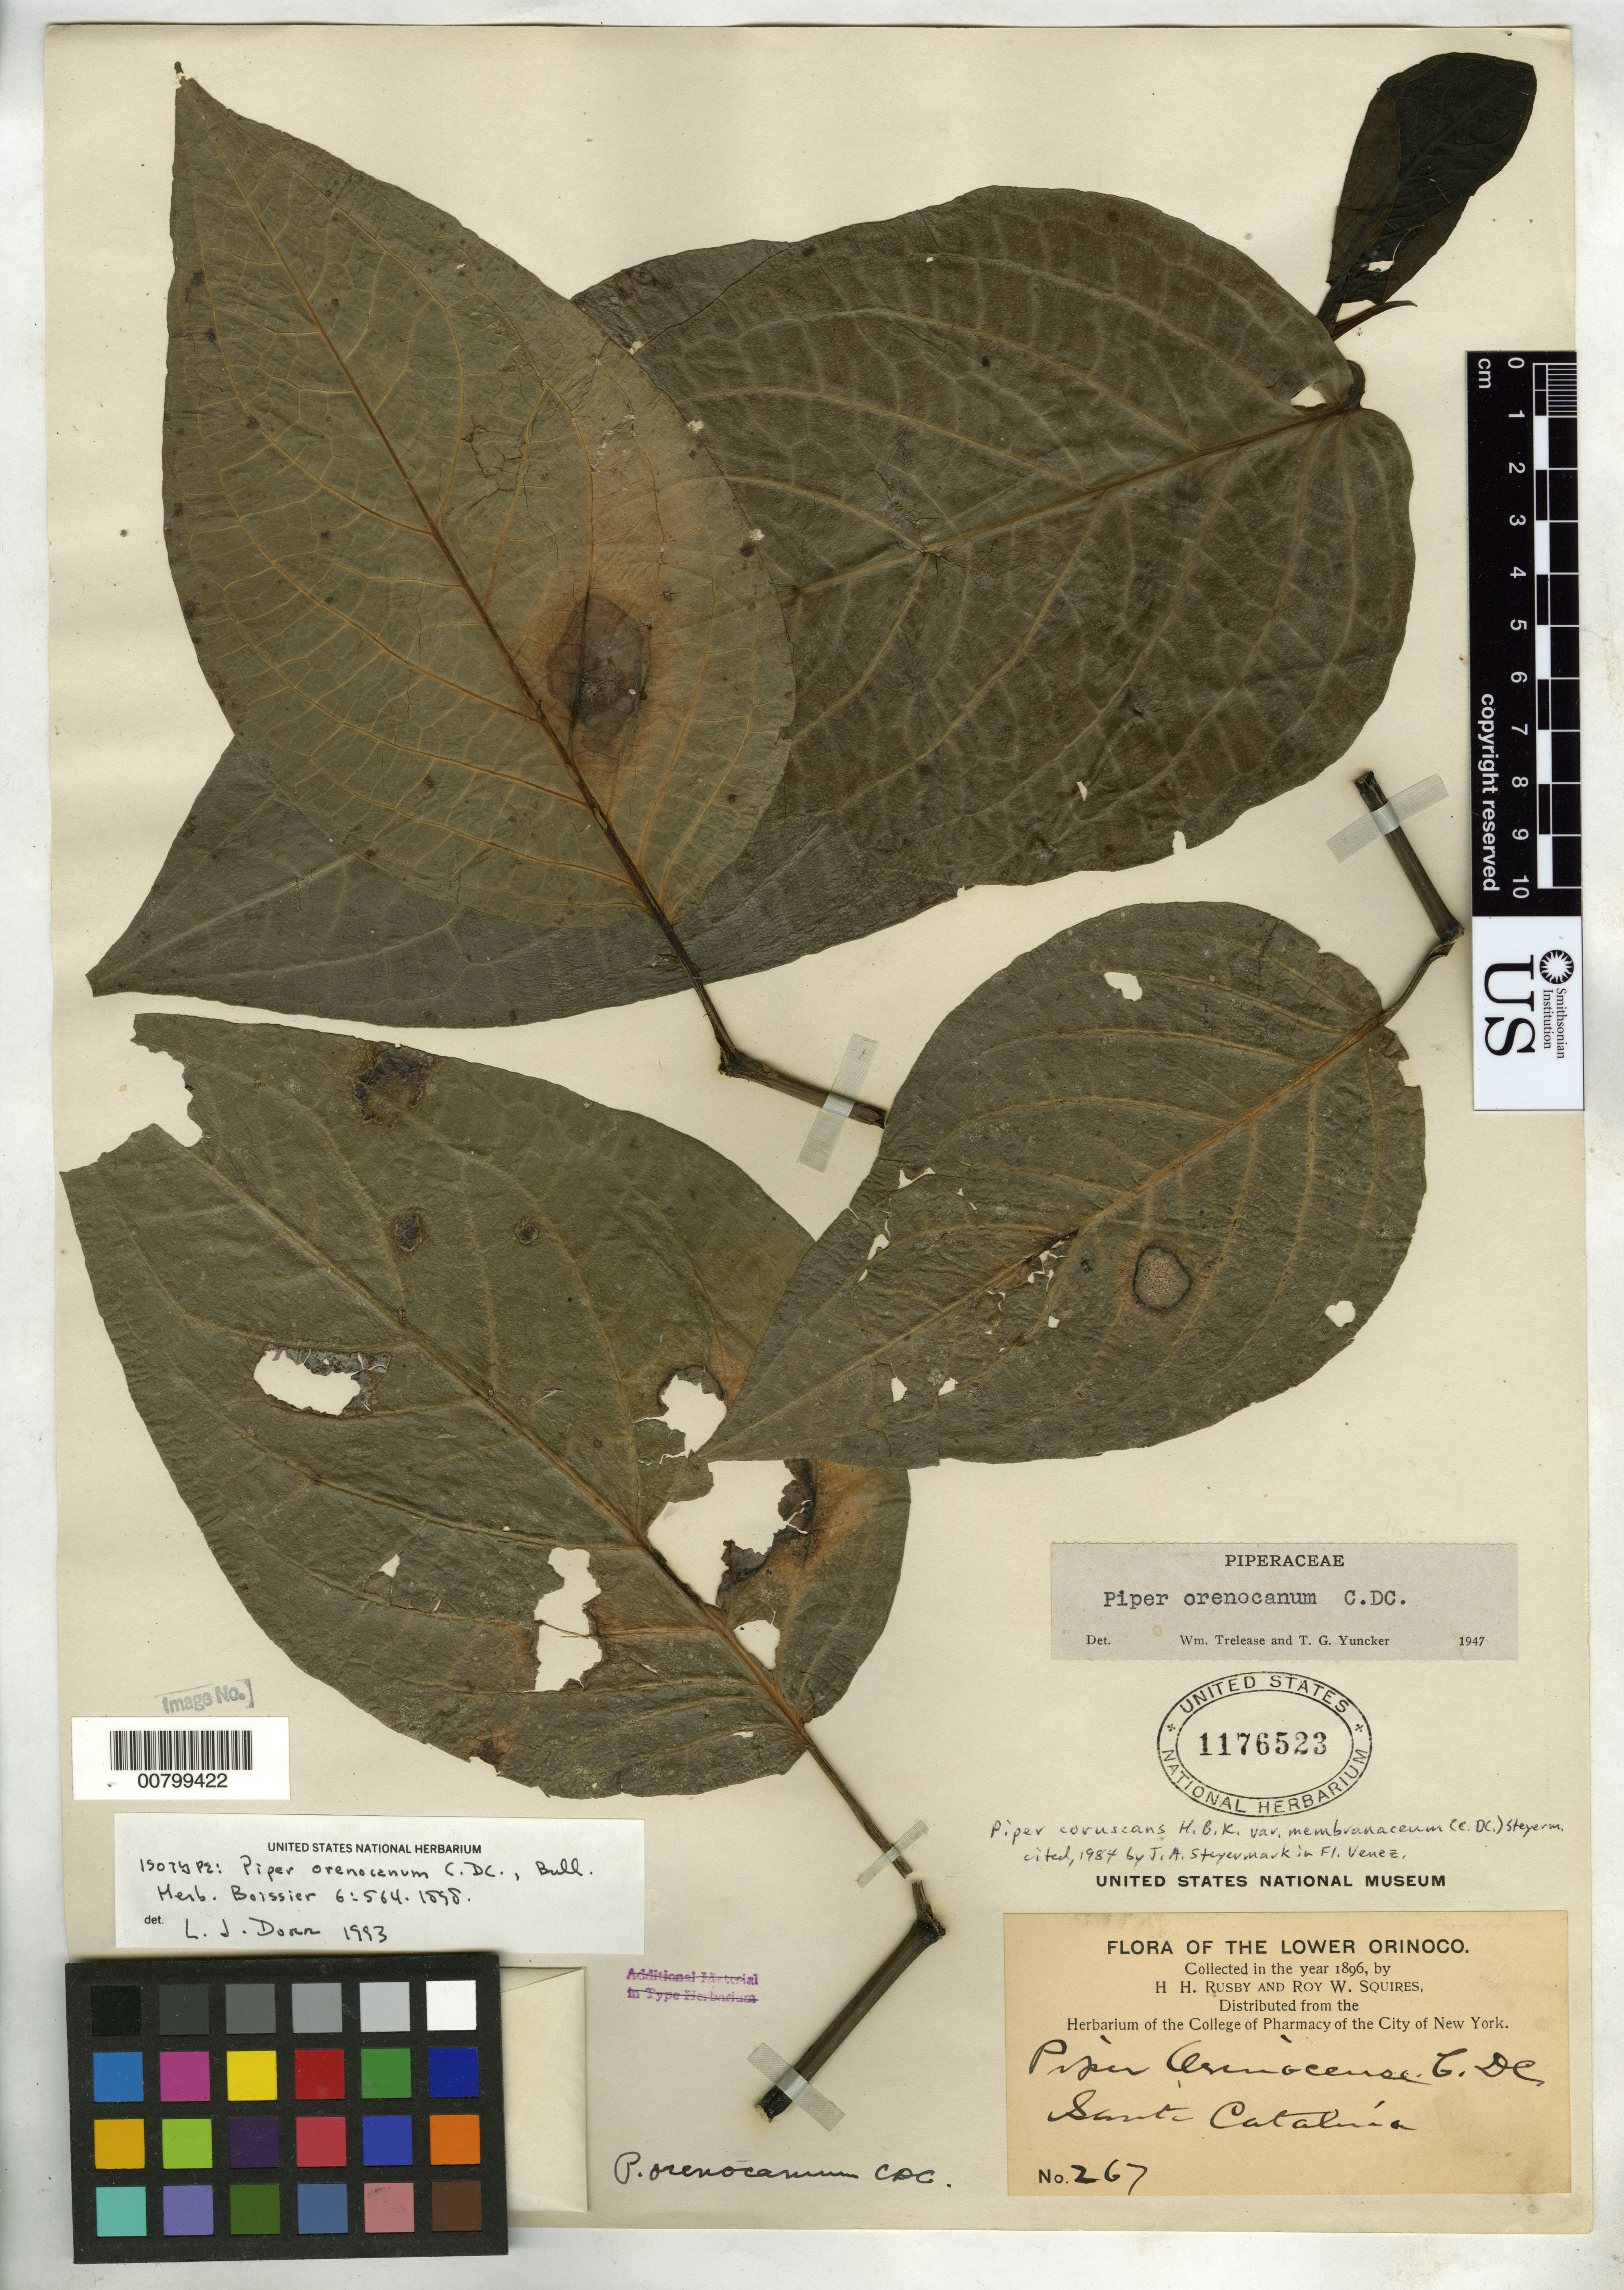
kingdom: Plantae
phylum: Tracheophyta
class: Magnoliopsida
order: Piperales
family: Piperaceae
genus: Piper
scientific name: Piper orenocanum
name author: C. DC.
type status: Isolectotype; Isotype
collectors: H. H. Rusby & R. Squires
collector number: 267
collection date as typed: May 1896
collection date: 1896-05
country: Venezuela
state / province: Delta Amacuro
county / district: Tucupita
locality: Lower Orinoco, Santa Catalina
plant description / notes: Currently accepted name as cited by Tebbs, Bull. Brit. Mus. (Nat. Hist.), Bot. 20(2): 232 (1990).; Protologue does not specify herbarium where holotype deposited. Specimen at NY cited as "holotype" by Steyermark (1984, Fl. Venez.) & Tebbs (1990, Bull. Brit. Mus. (Nat. Hist.), Bot. 20: 232), but annotated (1993) as "lectotype" by Dorr.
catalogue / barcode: US 1176523